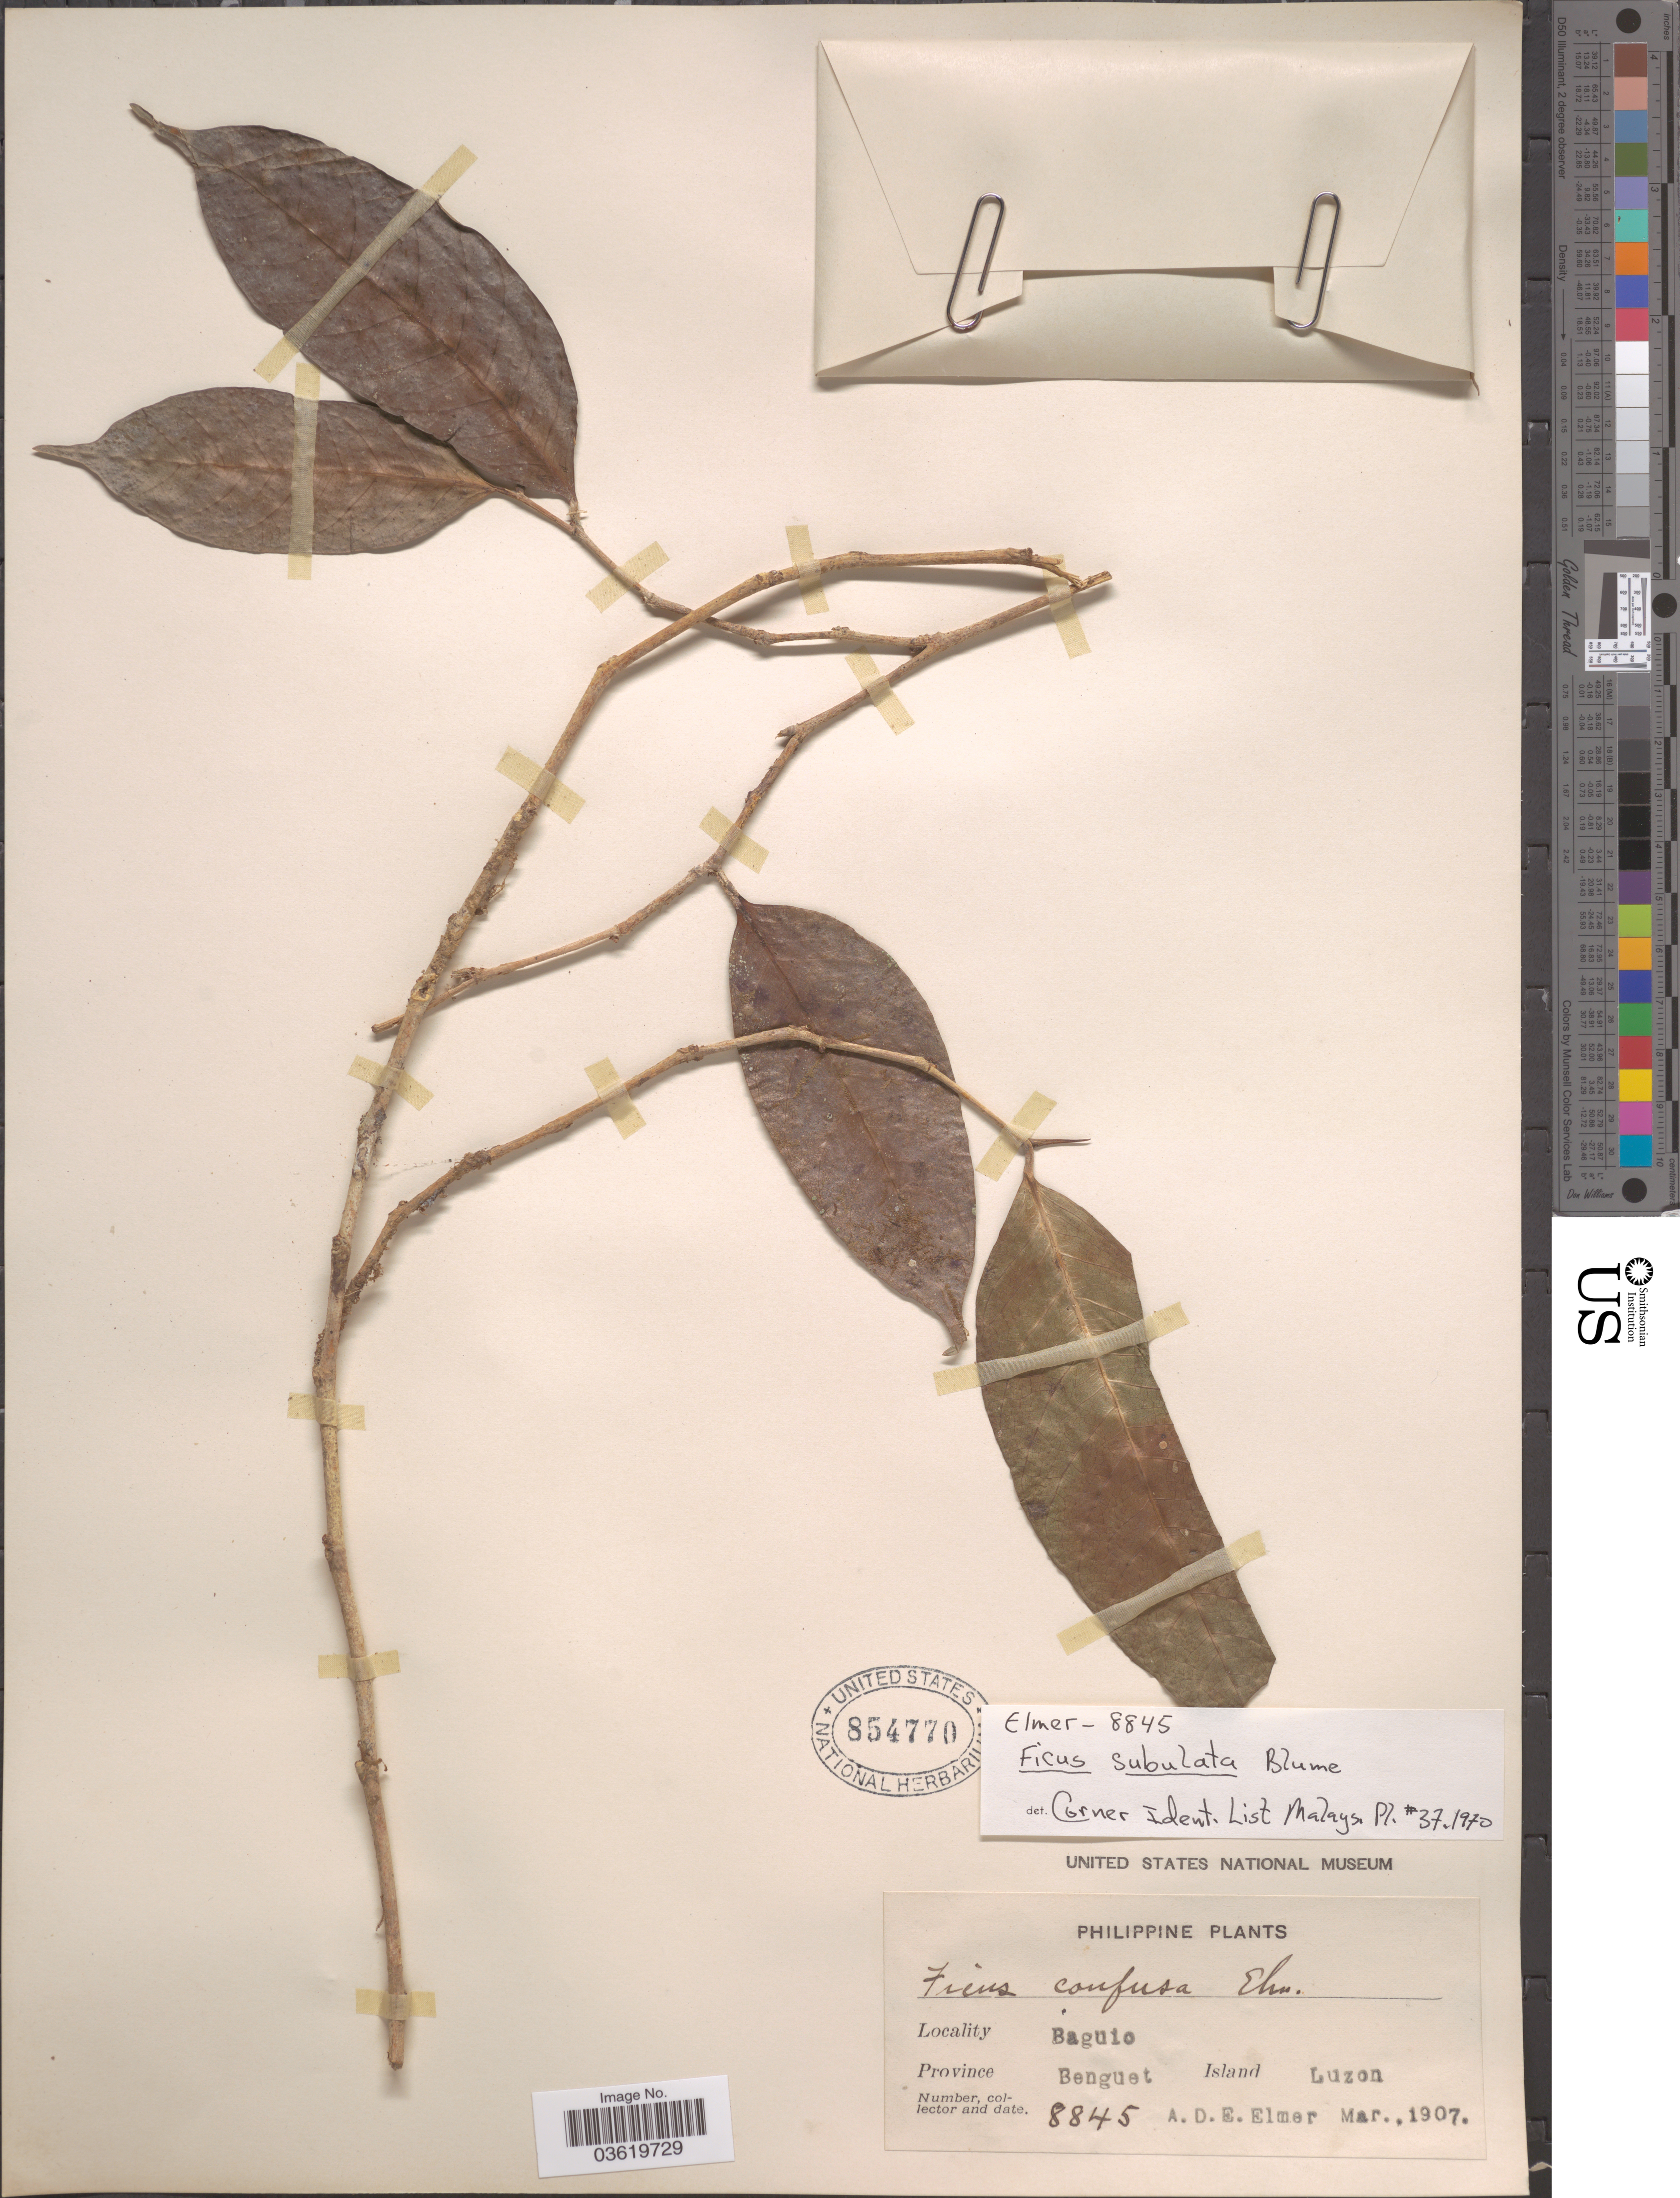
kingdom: Plantae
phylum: Tracheophyta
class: Magnoliopsida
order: Rosales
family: Moraceae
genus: Ficus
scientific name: Ficus subulata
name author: Blume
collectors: A. D. E. Elmer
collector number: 8845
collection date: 1907-03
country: Philippines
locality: Baguio. Province Benguet. Island Luzon.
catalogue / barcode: US 854770